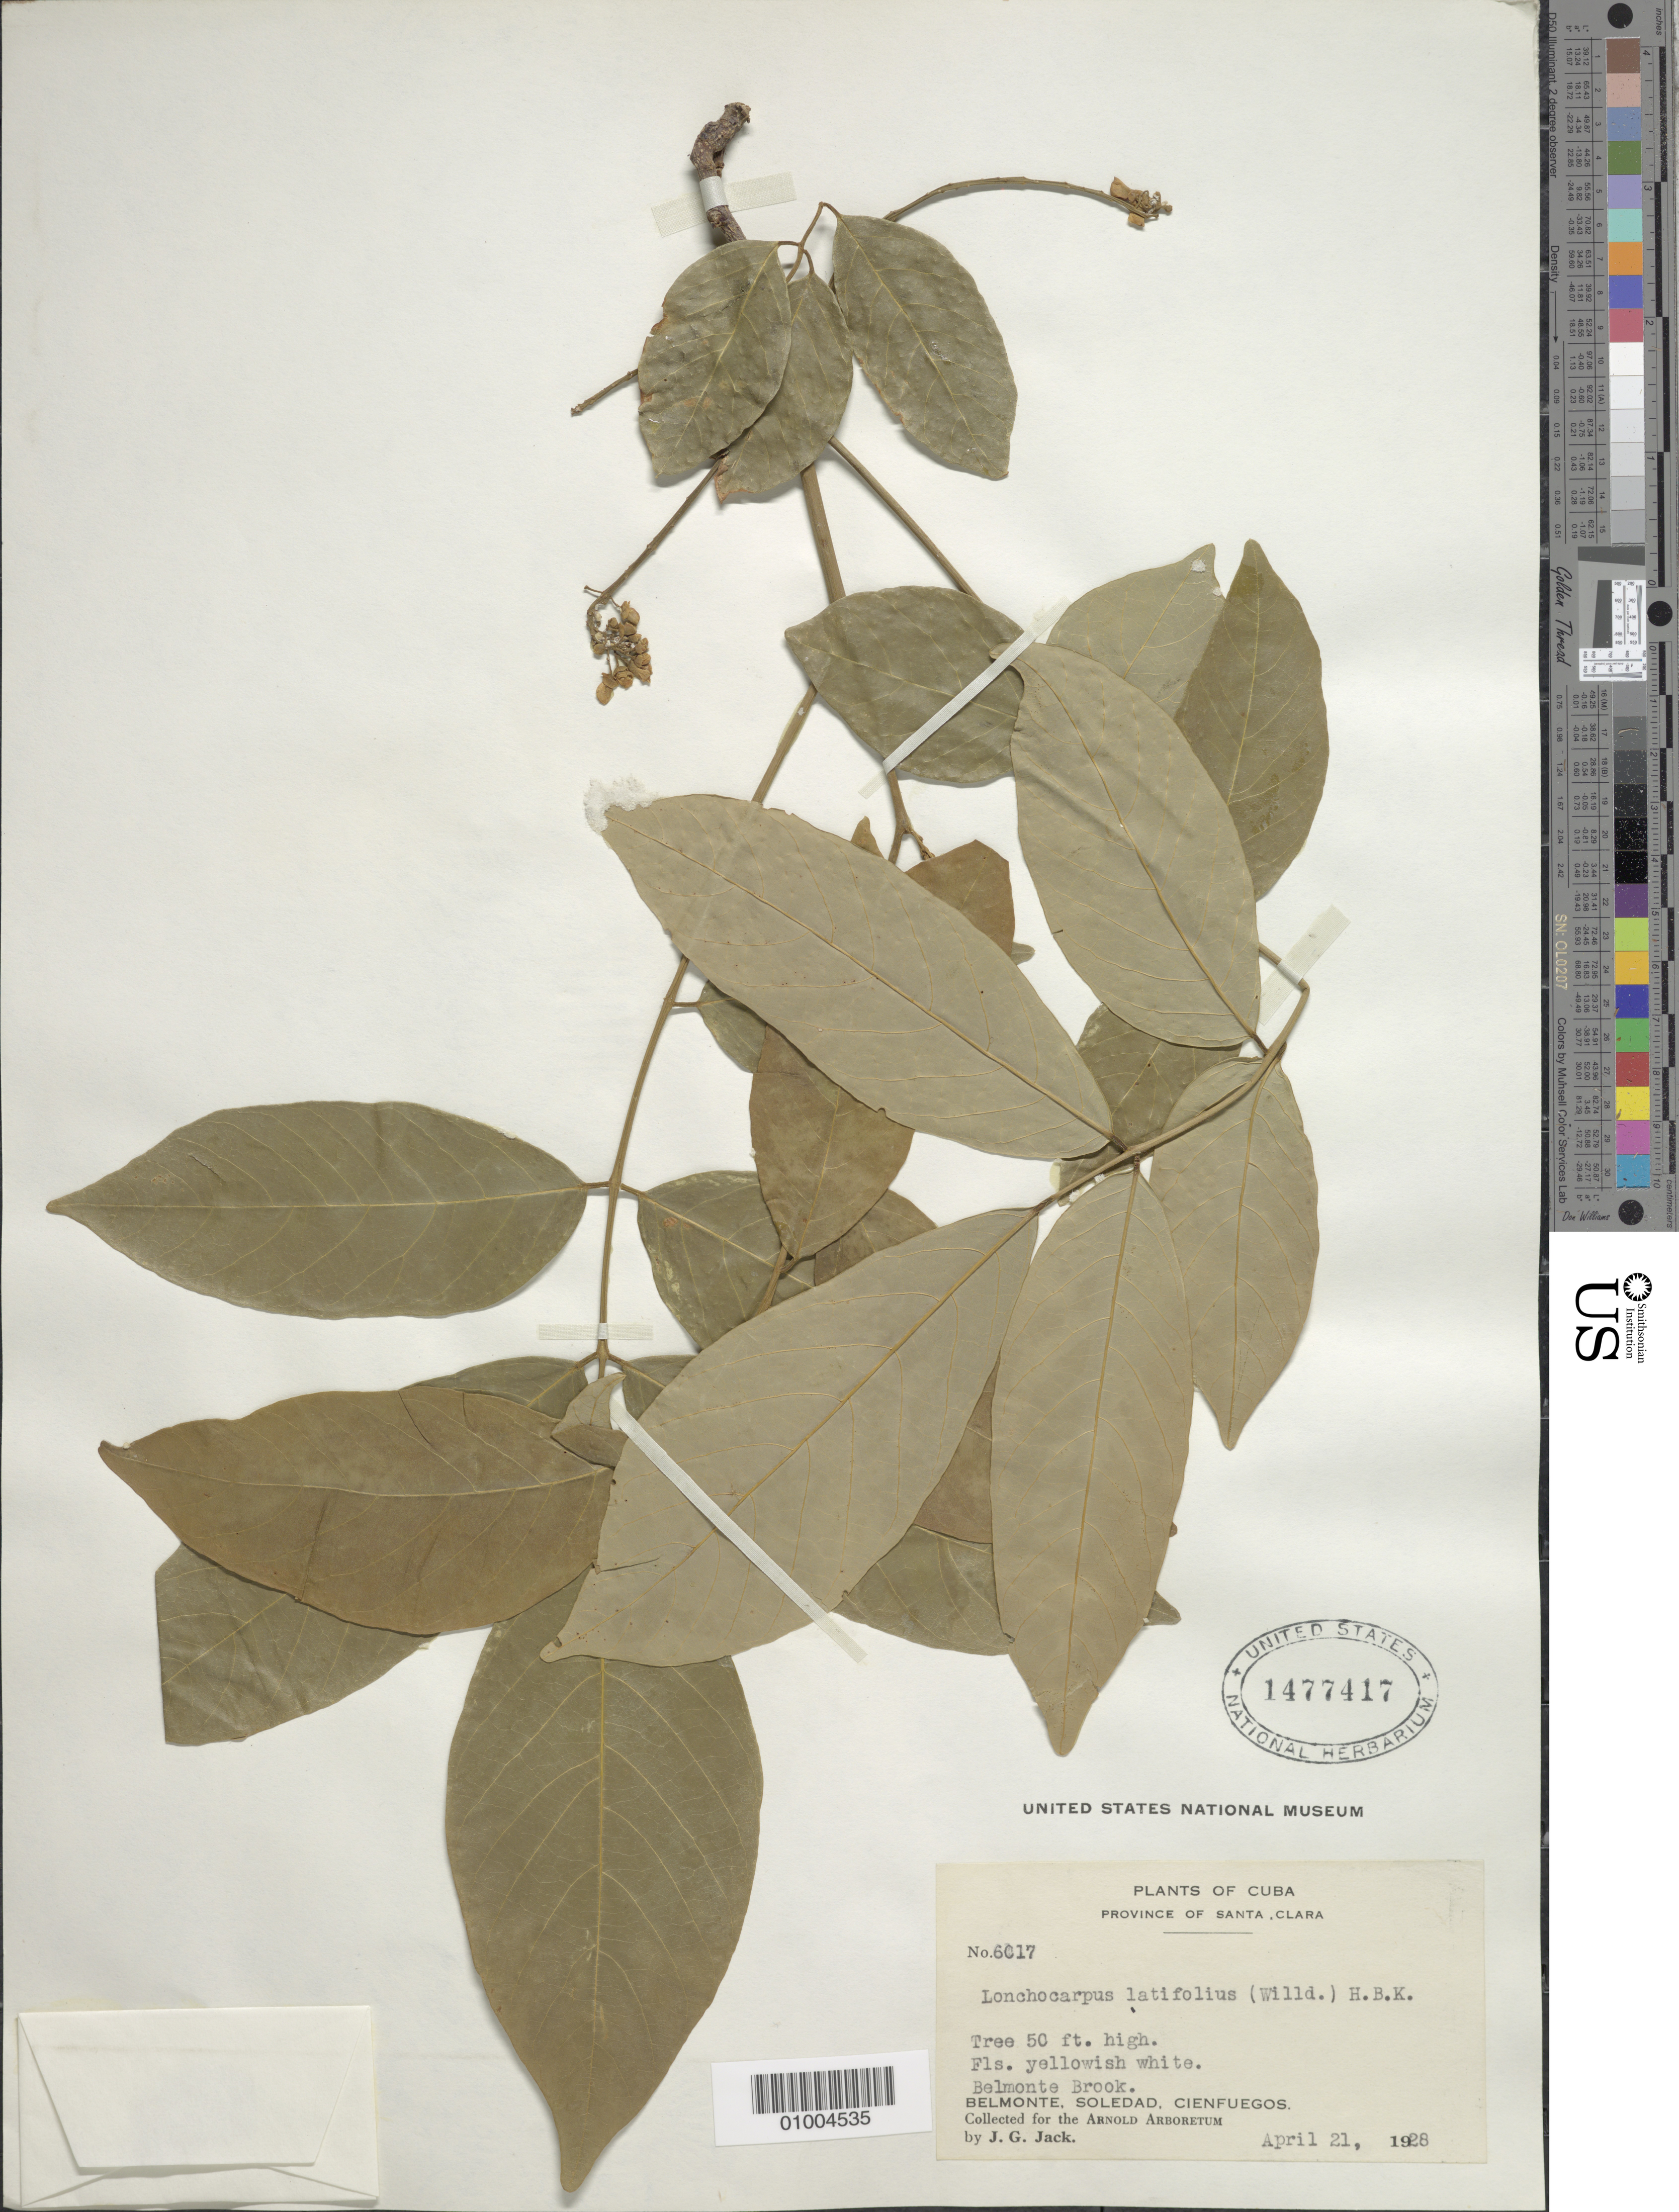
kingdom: Plantae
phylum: Tracheophyta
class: Magnoliopsida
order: Fabales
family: Fabaceae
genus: Lonchocarpus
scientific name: Lonchocarpus heptaphyllus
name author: (Poir.) DC.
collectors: J. G. Jack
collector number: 6017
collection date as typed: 21 Apr 1928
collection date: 1928-04-21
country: Cuba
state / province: Cienfuegos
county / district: Santa Clara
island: Cuba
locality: Belemonte, Soledad, Cienfuegos Belmonte Brook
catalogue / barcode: US 1477417